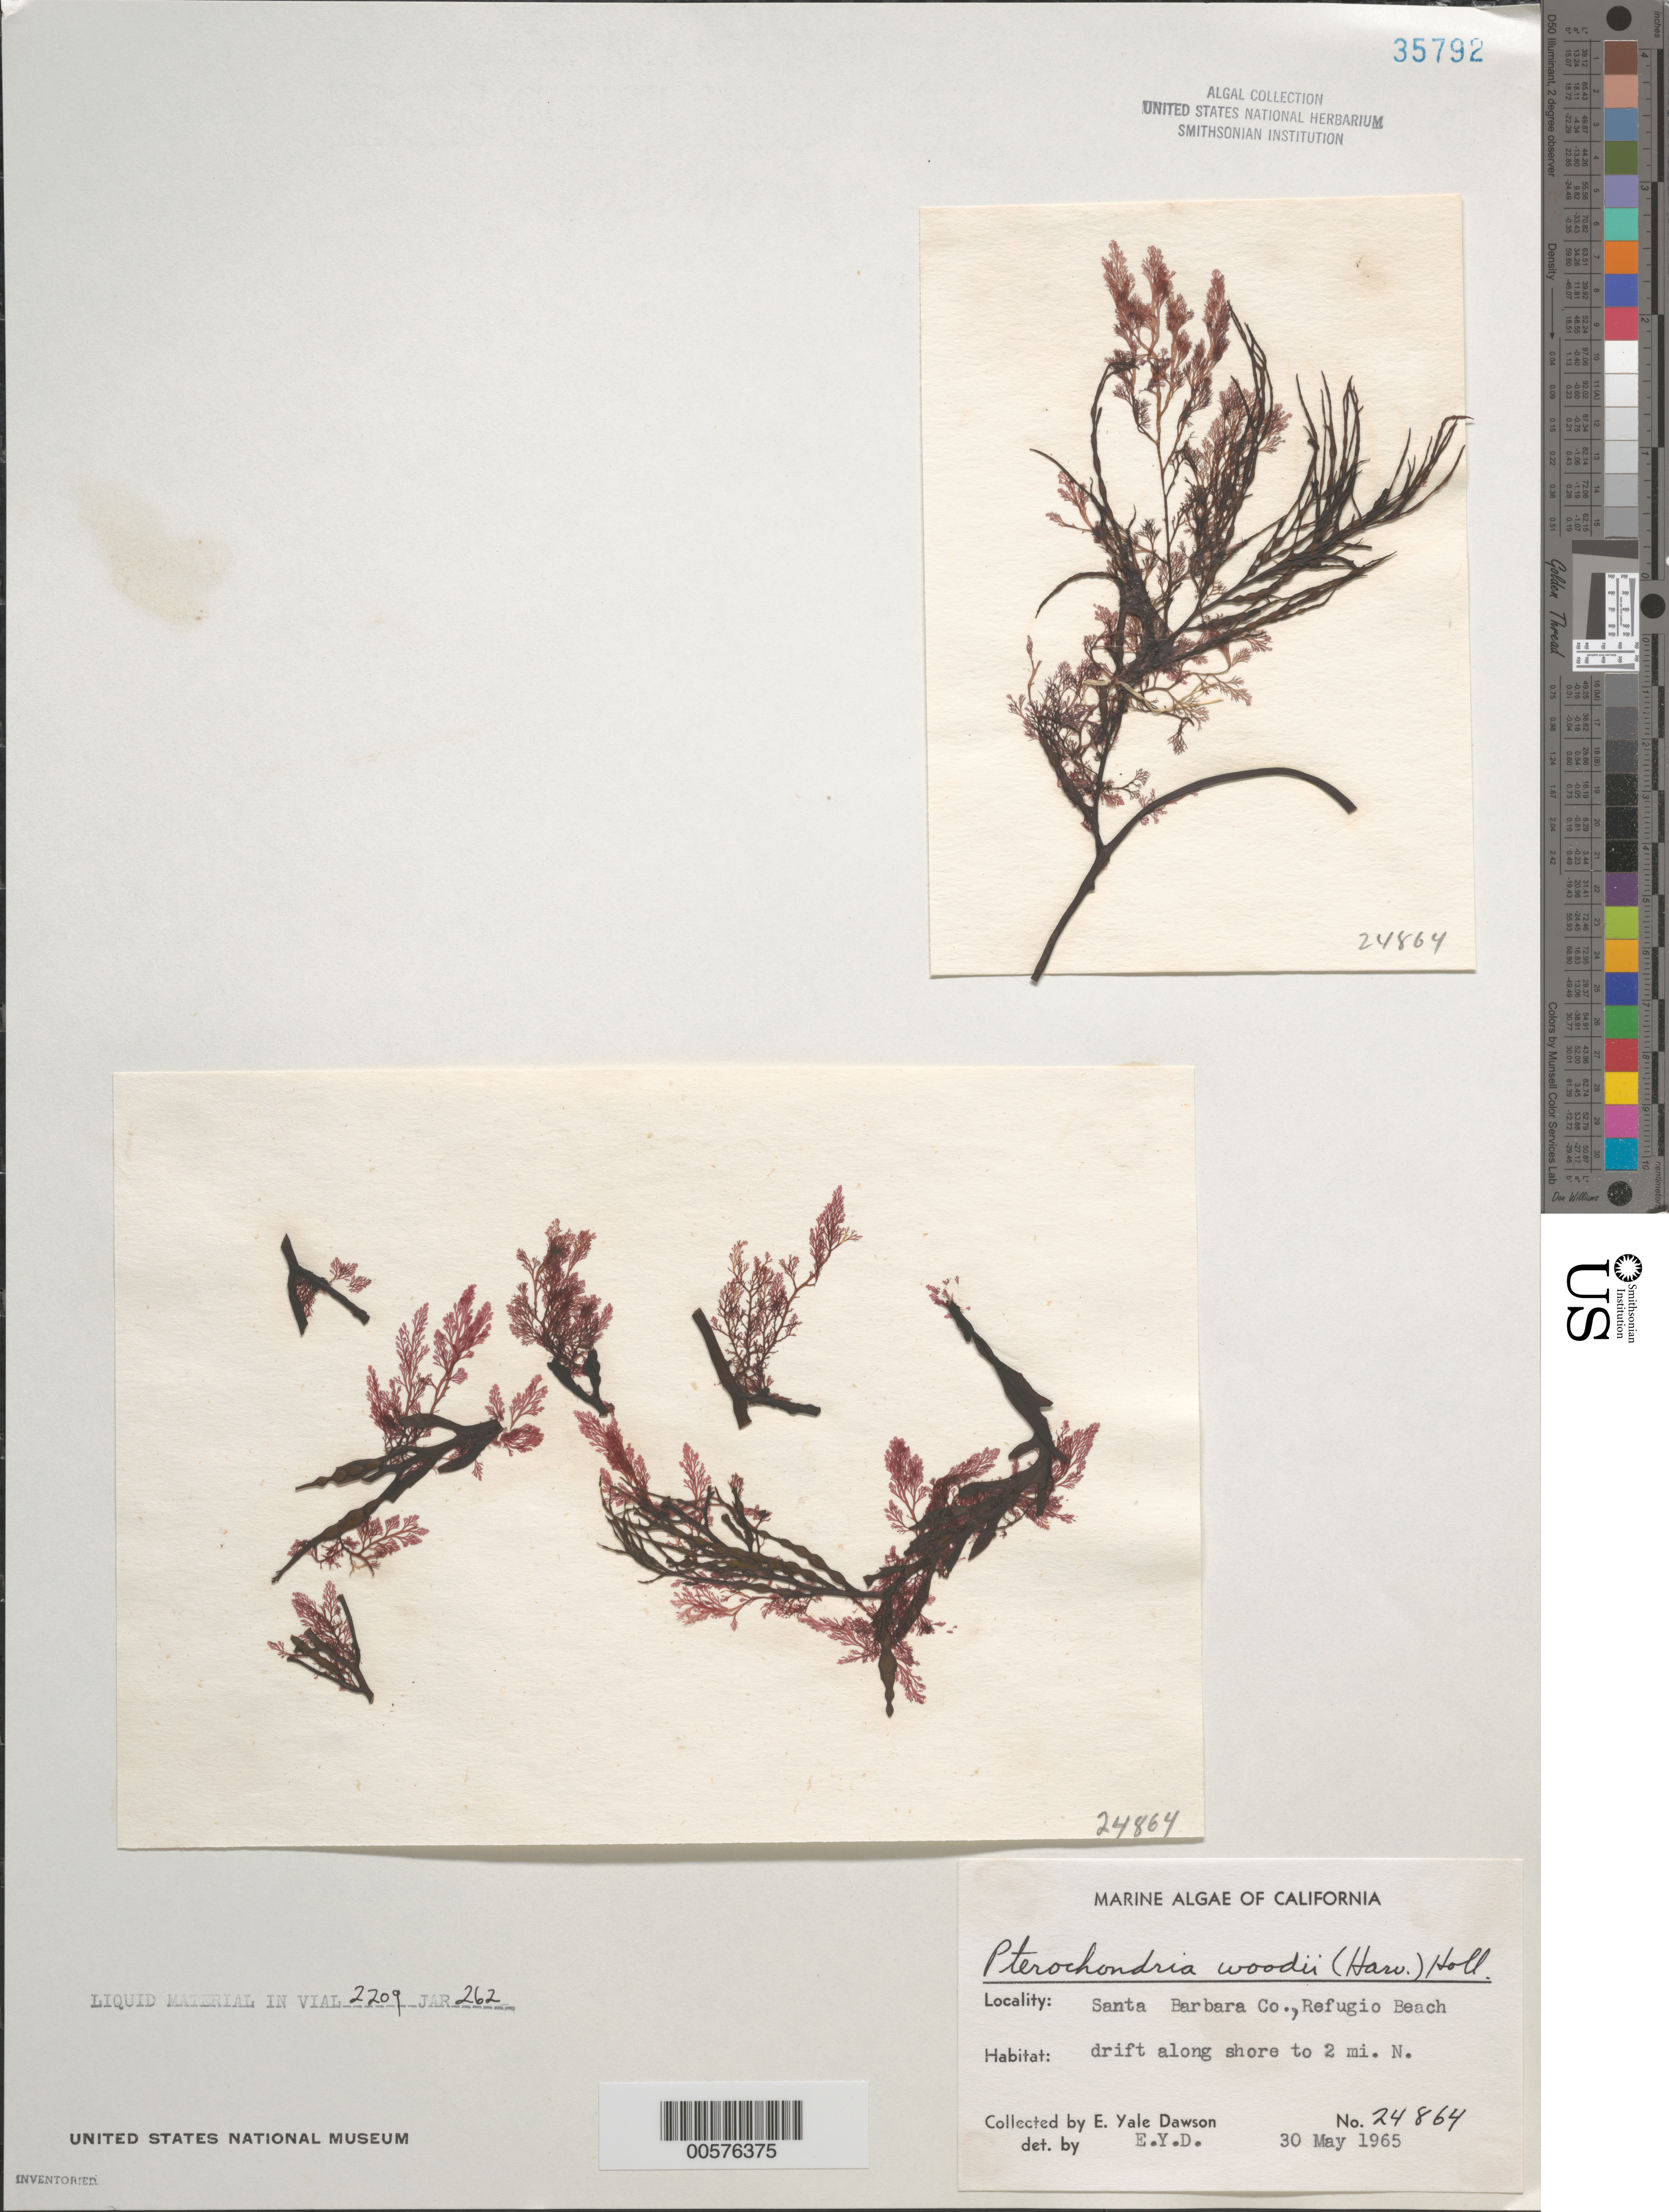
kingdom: Plantae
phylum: Rhodophyta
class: Florideophyceae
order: Ceramiales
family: Rhodomelaceae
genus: Pterochondria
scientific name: Pterochondria woodii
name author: (Harv.) Hollenb.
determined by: Dawson, E. Y.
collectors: E. Y. Dawson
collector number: EYD 24864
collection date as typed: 30 May 1965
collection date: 1965-05-30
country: United States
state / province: California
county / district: Santa Barbara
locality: Refugio Beach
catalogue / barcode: US 35792